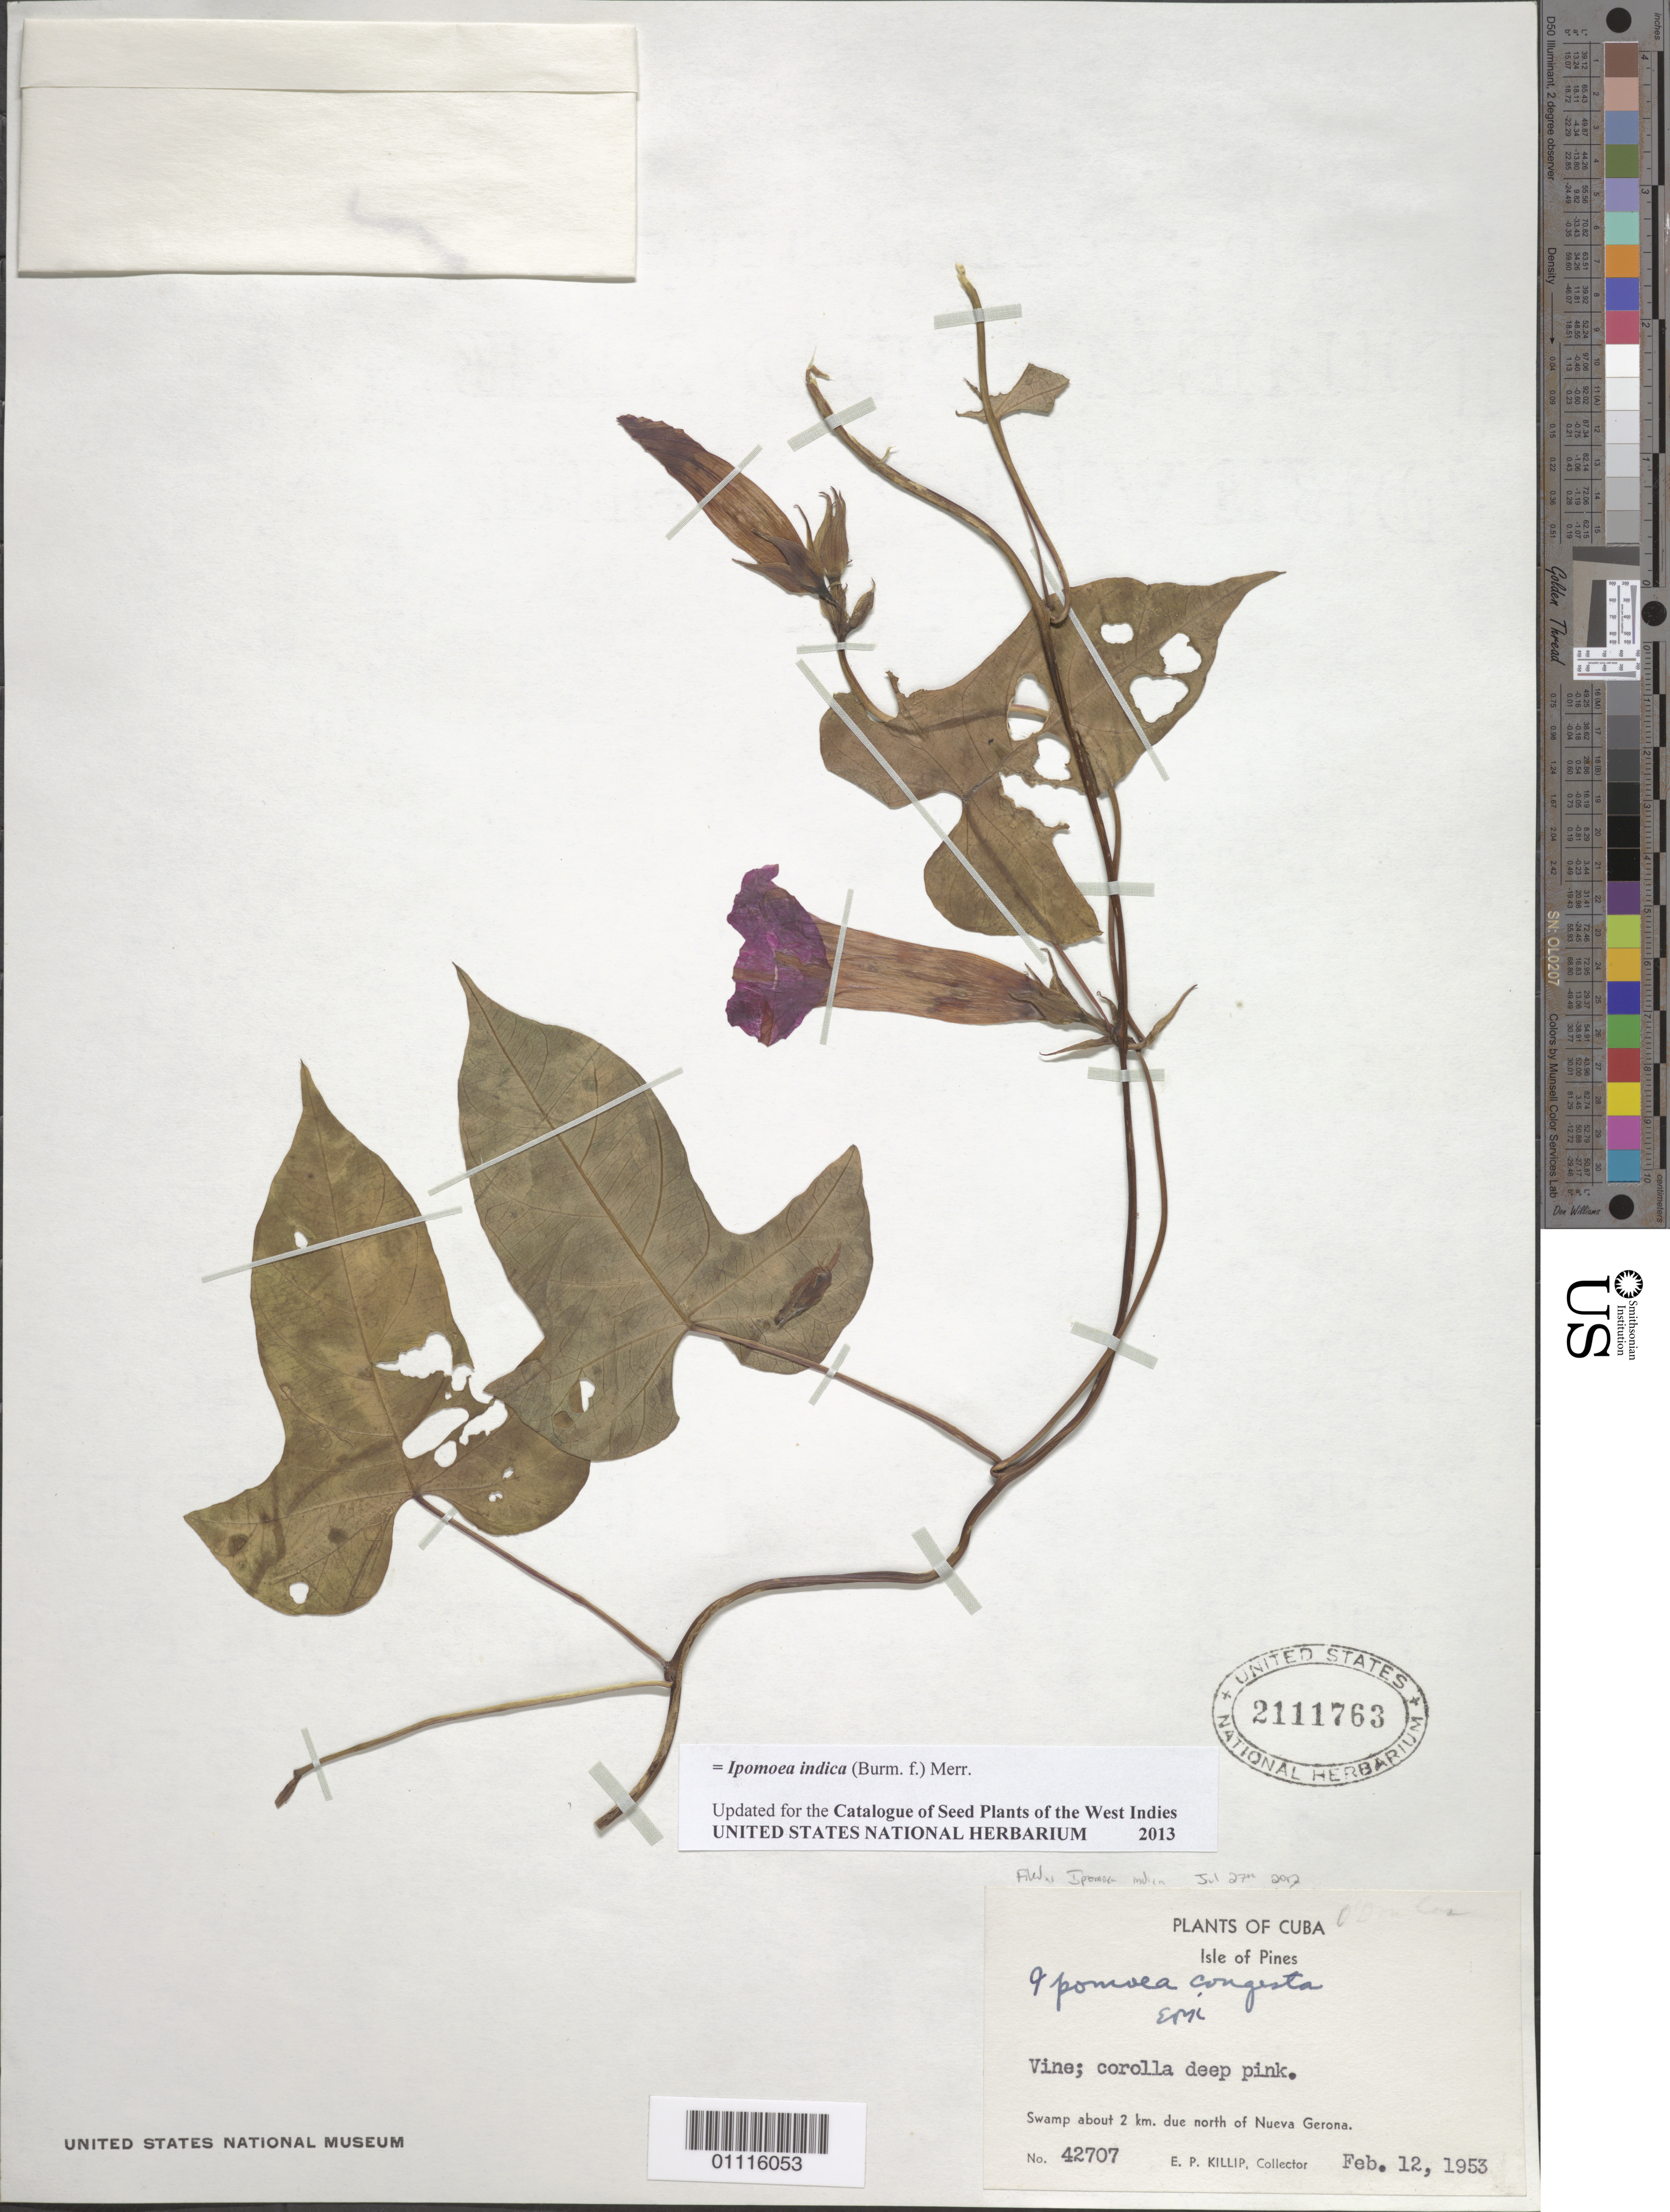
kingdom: Plantae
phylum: Tracheophyta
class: Magnoliopsida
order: Solanales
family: Convolvulaceae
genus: Ipomoea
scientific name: Ipomoea indica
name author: (Burm.) Merr.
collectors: E. P. Killip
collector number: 42707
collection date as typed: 12 Feb 1953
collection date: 1953-02-12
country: Cuba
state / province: Isla de La Juventud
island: Isla de la Juventud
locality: Swamp about 2 km due N of Nueva Gerona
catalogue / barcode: US 2111763